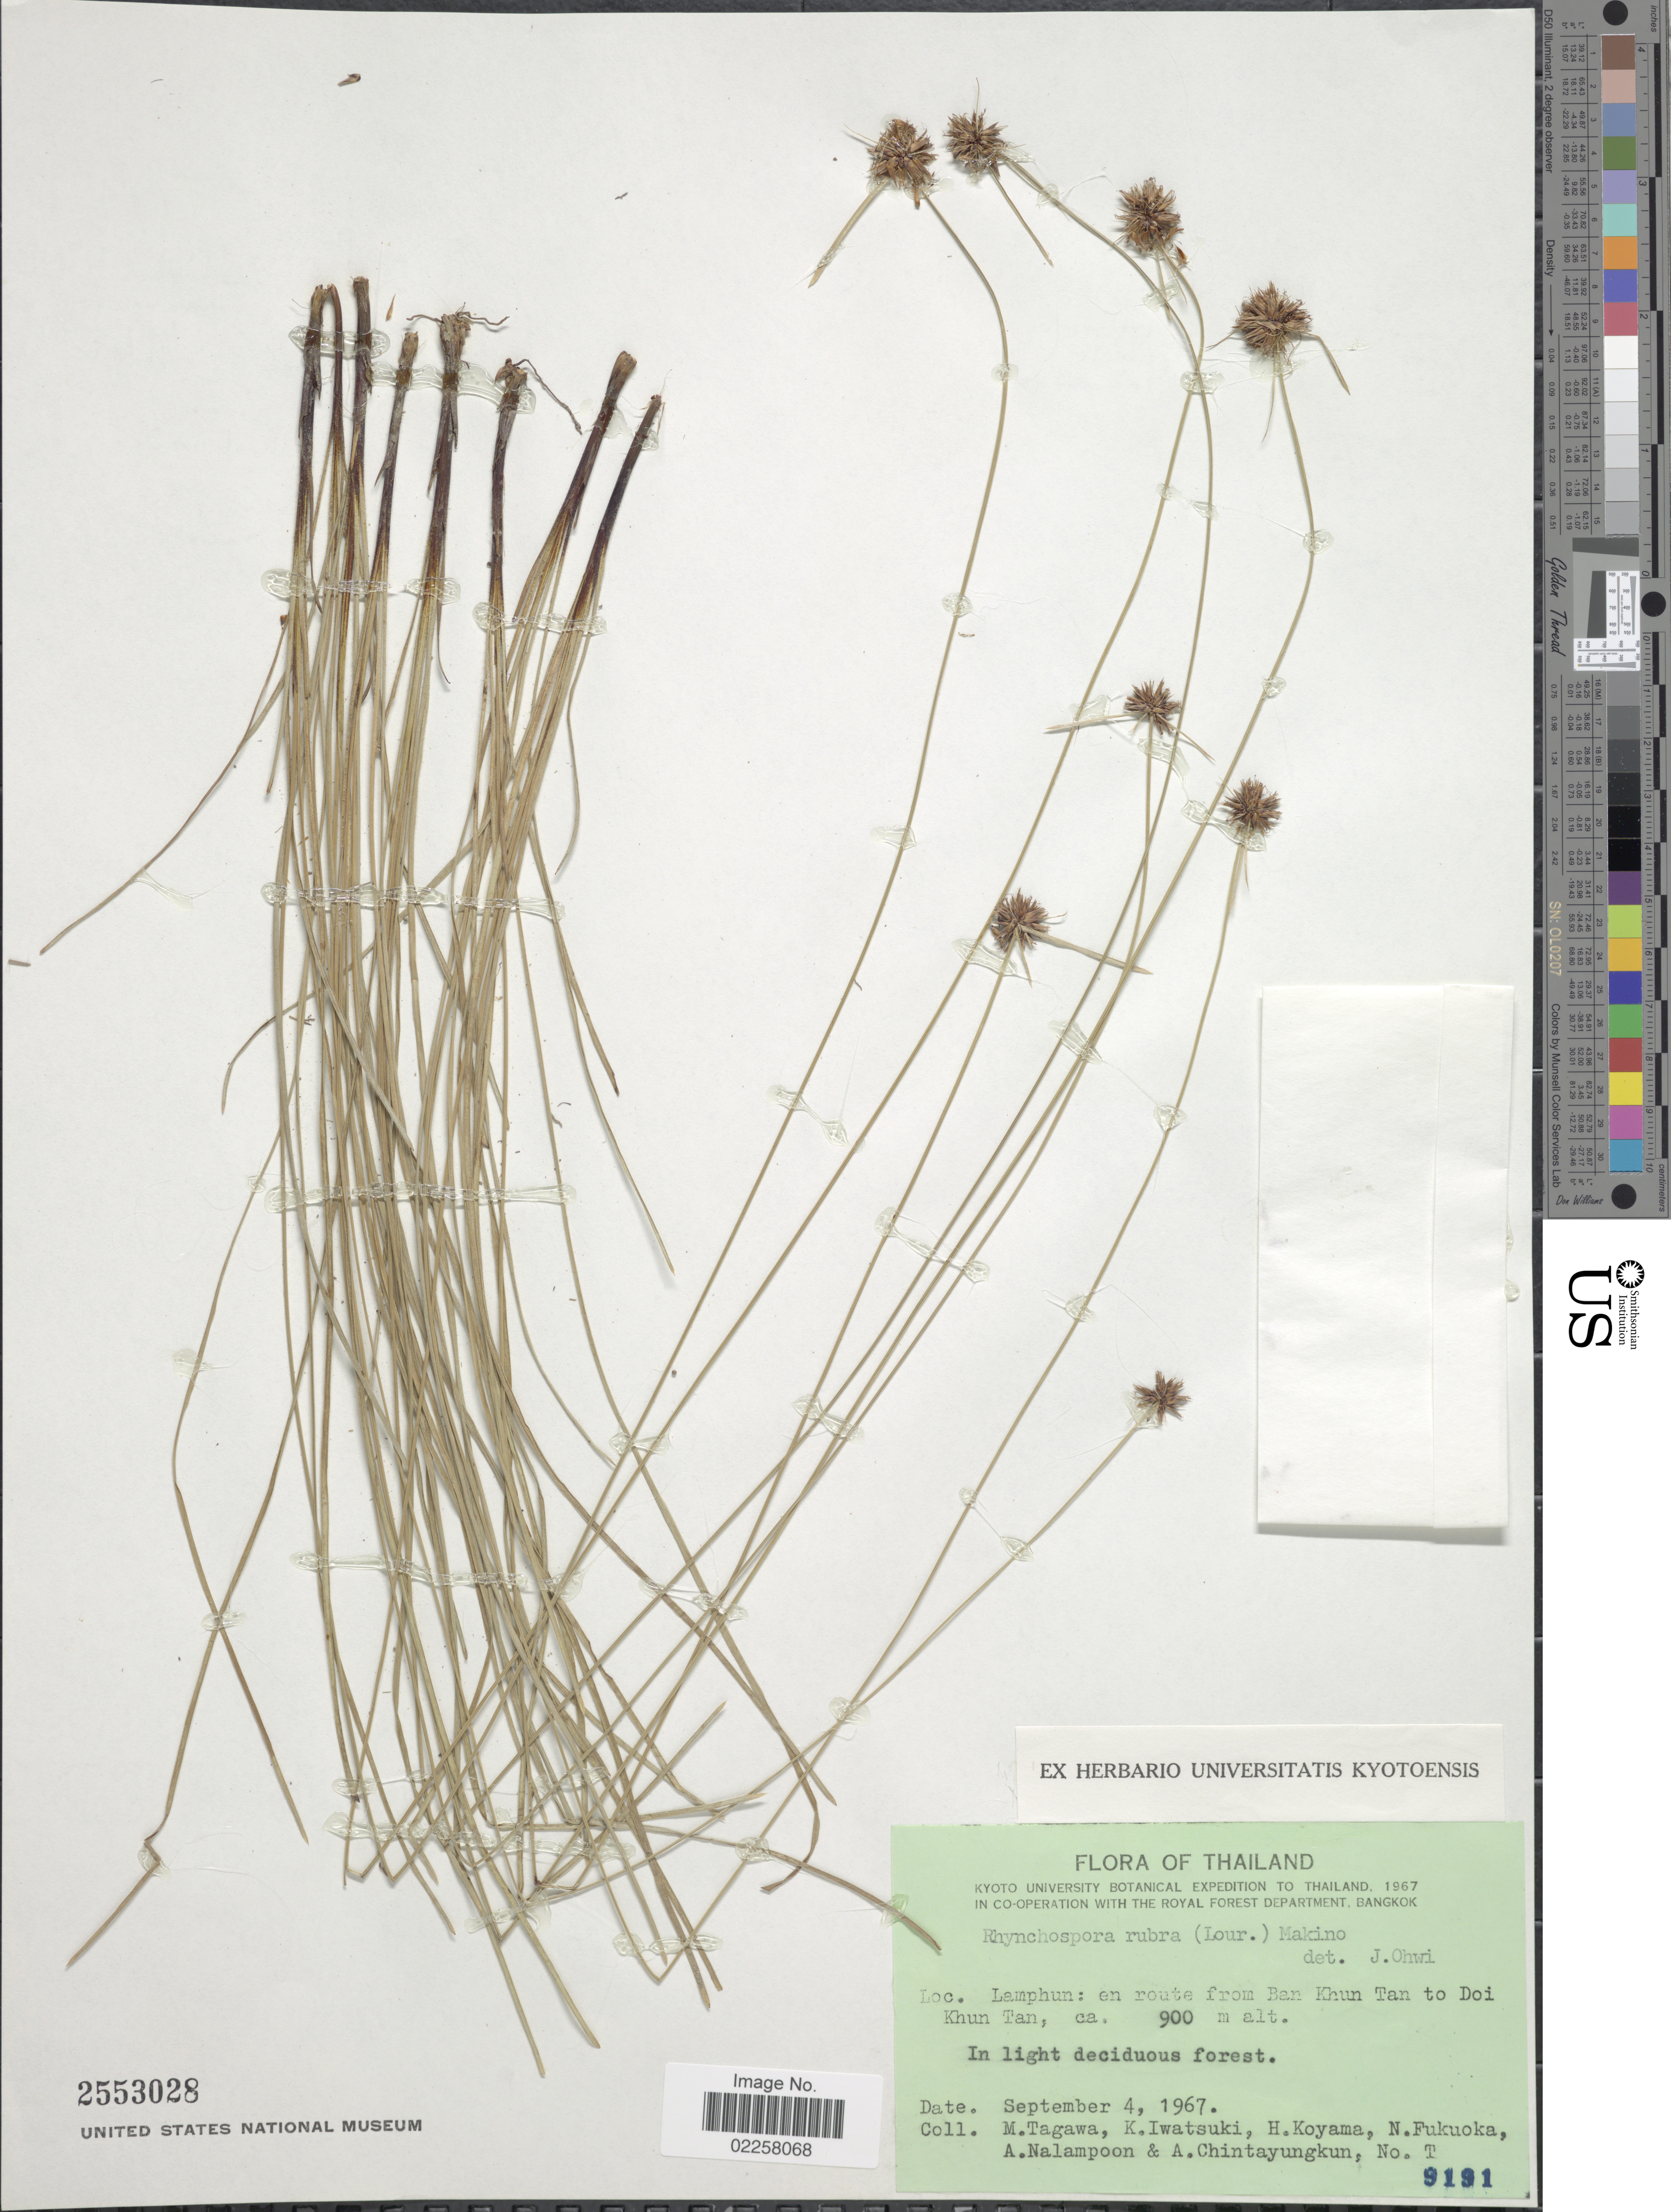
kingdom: Plantae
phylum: Tracheophyta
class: Liliopsida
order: Poales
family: Cyperaceae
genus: Rhynchospora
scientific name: Rhynchospora rubra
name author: (Lour.) Makino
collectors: M. Tagawa, K. Iwatsuki, H. Koyama, N. Fukuoka & et al.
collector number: T9191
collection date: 1967-09-04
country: Thailand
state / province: Lamphun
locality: En route from Ban Khun Tan to Doi Khun Tan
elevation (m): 900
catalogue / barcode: US 2553028